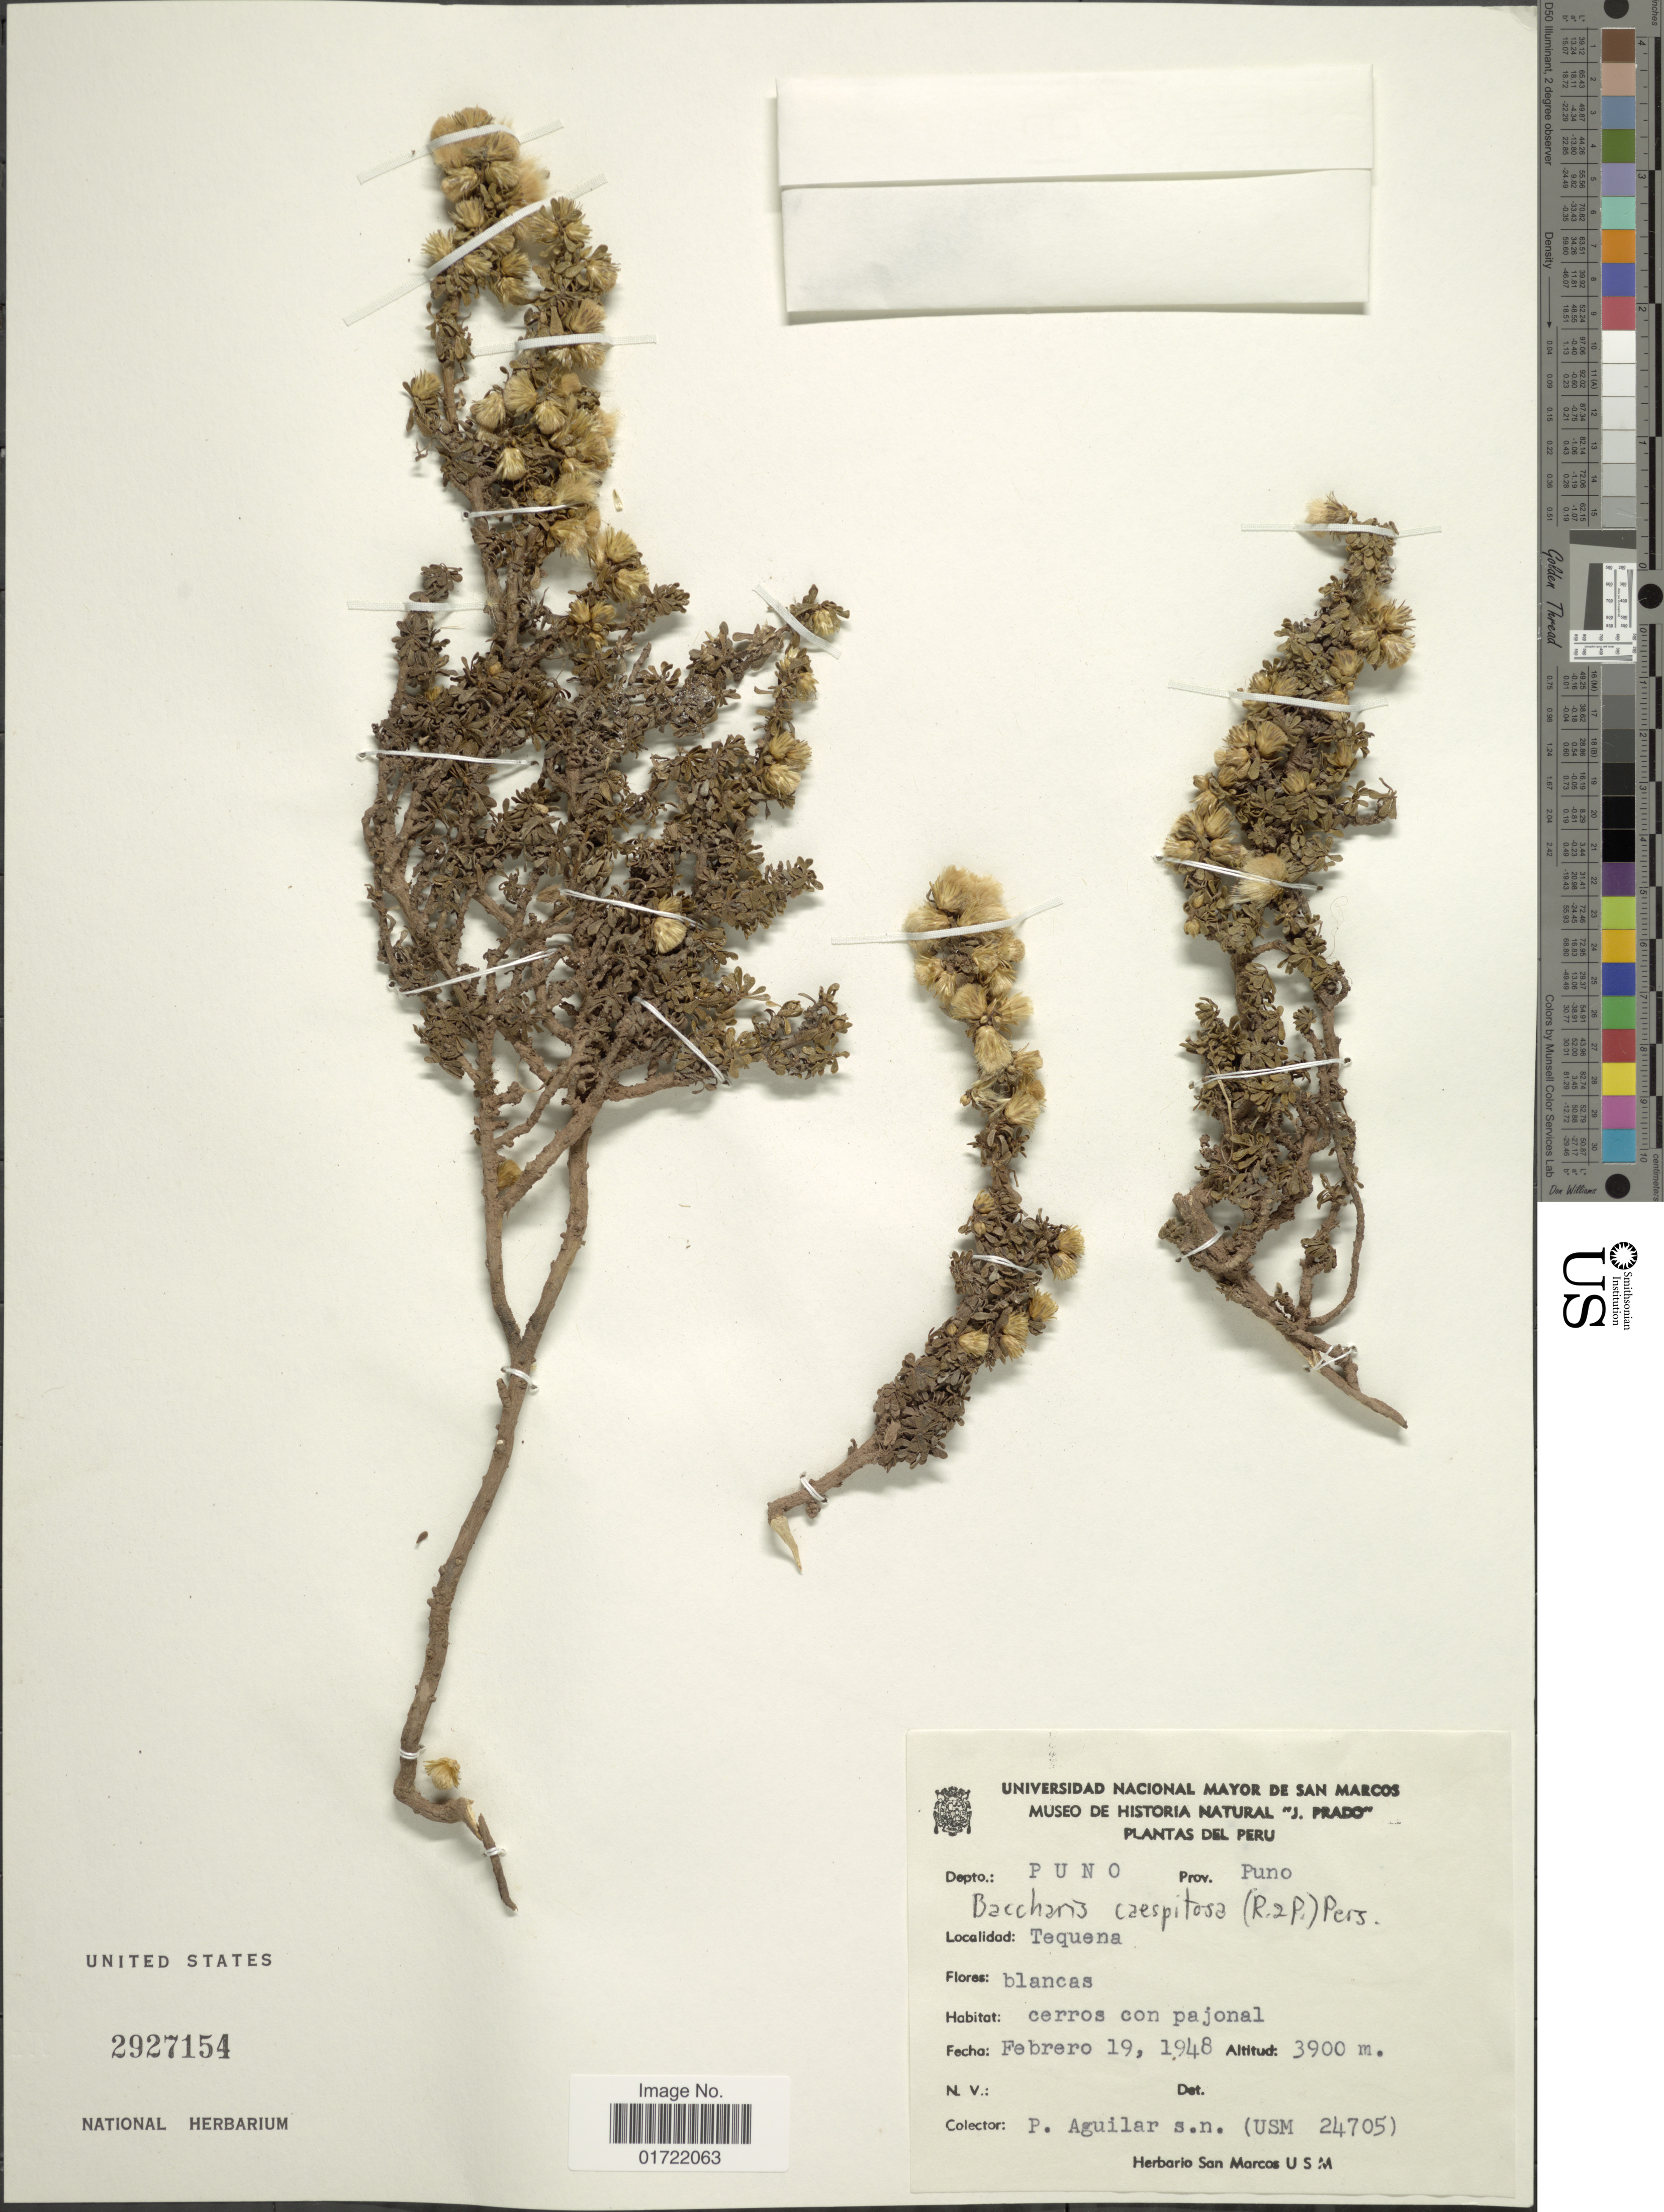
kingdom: Plantae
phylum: Tracheophyta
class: Magnoliopsida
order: Asterales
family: Asteraceae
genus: Baccharis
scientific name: Baccharis caespitosa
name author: (Ruiz & Pav.) Pers.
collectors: P. Aguilar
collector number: USM 24705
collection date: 1948-02-19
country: Peru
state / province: Puno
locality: Depto. Puna, Tequena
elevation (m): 3900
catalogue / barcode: US 2927154